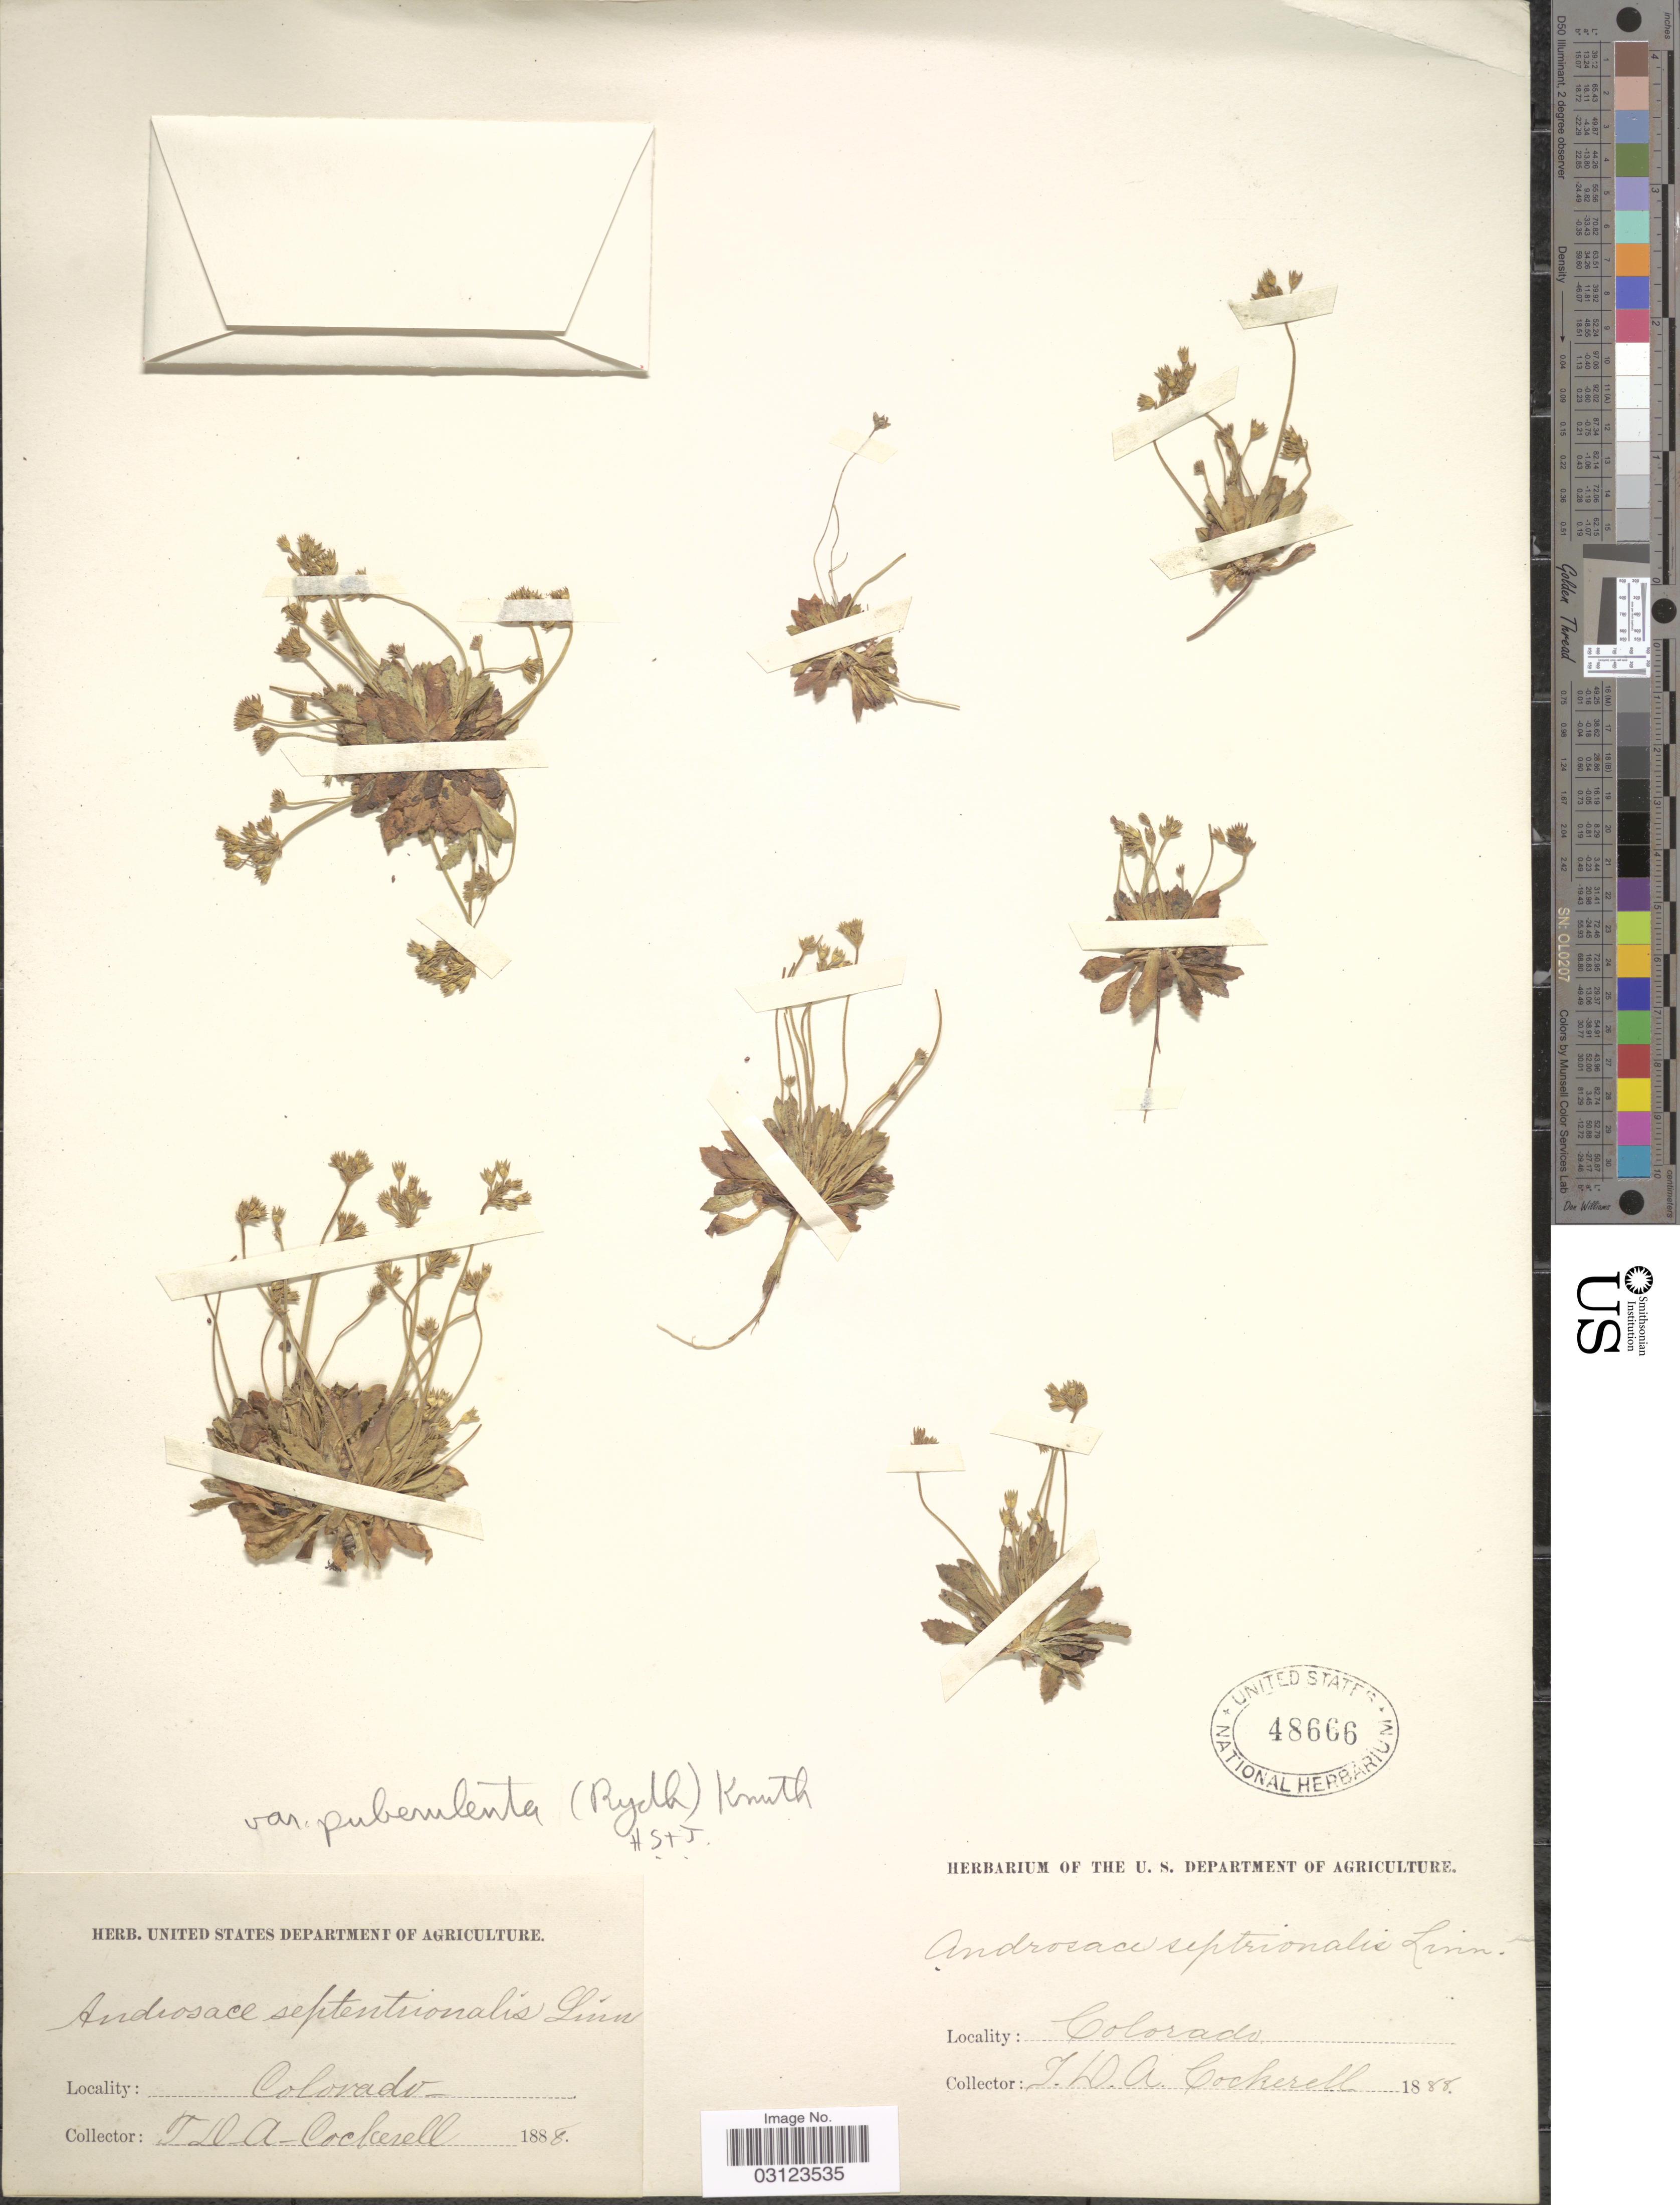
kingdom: Plantae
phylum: Tracheophyta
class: Magnoliopsida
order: Ericales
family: Primulaceae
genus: Androsace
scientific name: Androsace septentrionalis var. puberulenta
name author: (Rydb.) R. Knuth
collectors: T. Cockerell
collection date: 1888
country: United States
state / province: Colorado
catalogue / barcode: US 48666